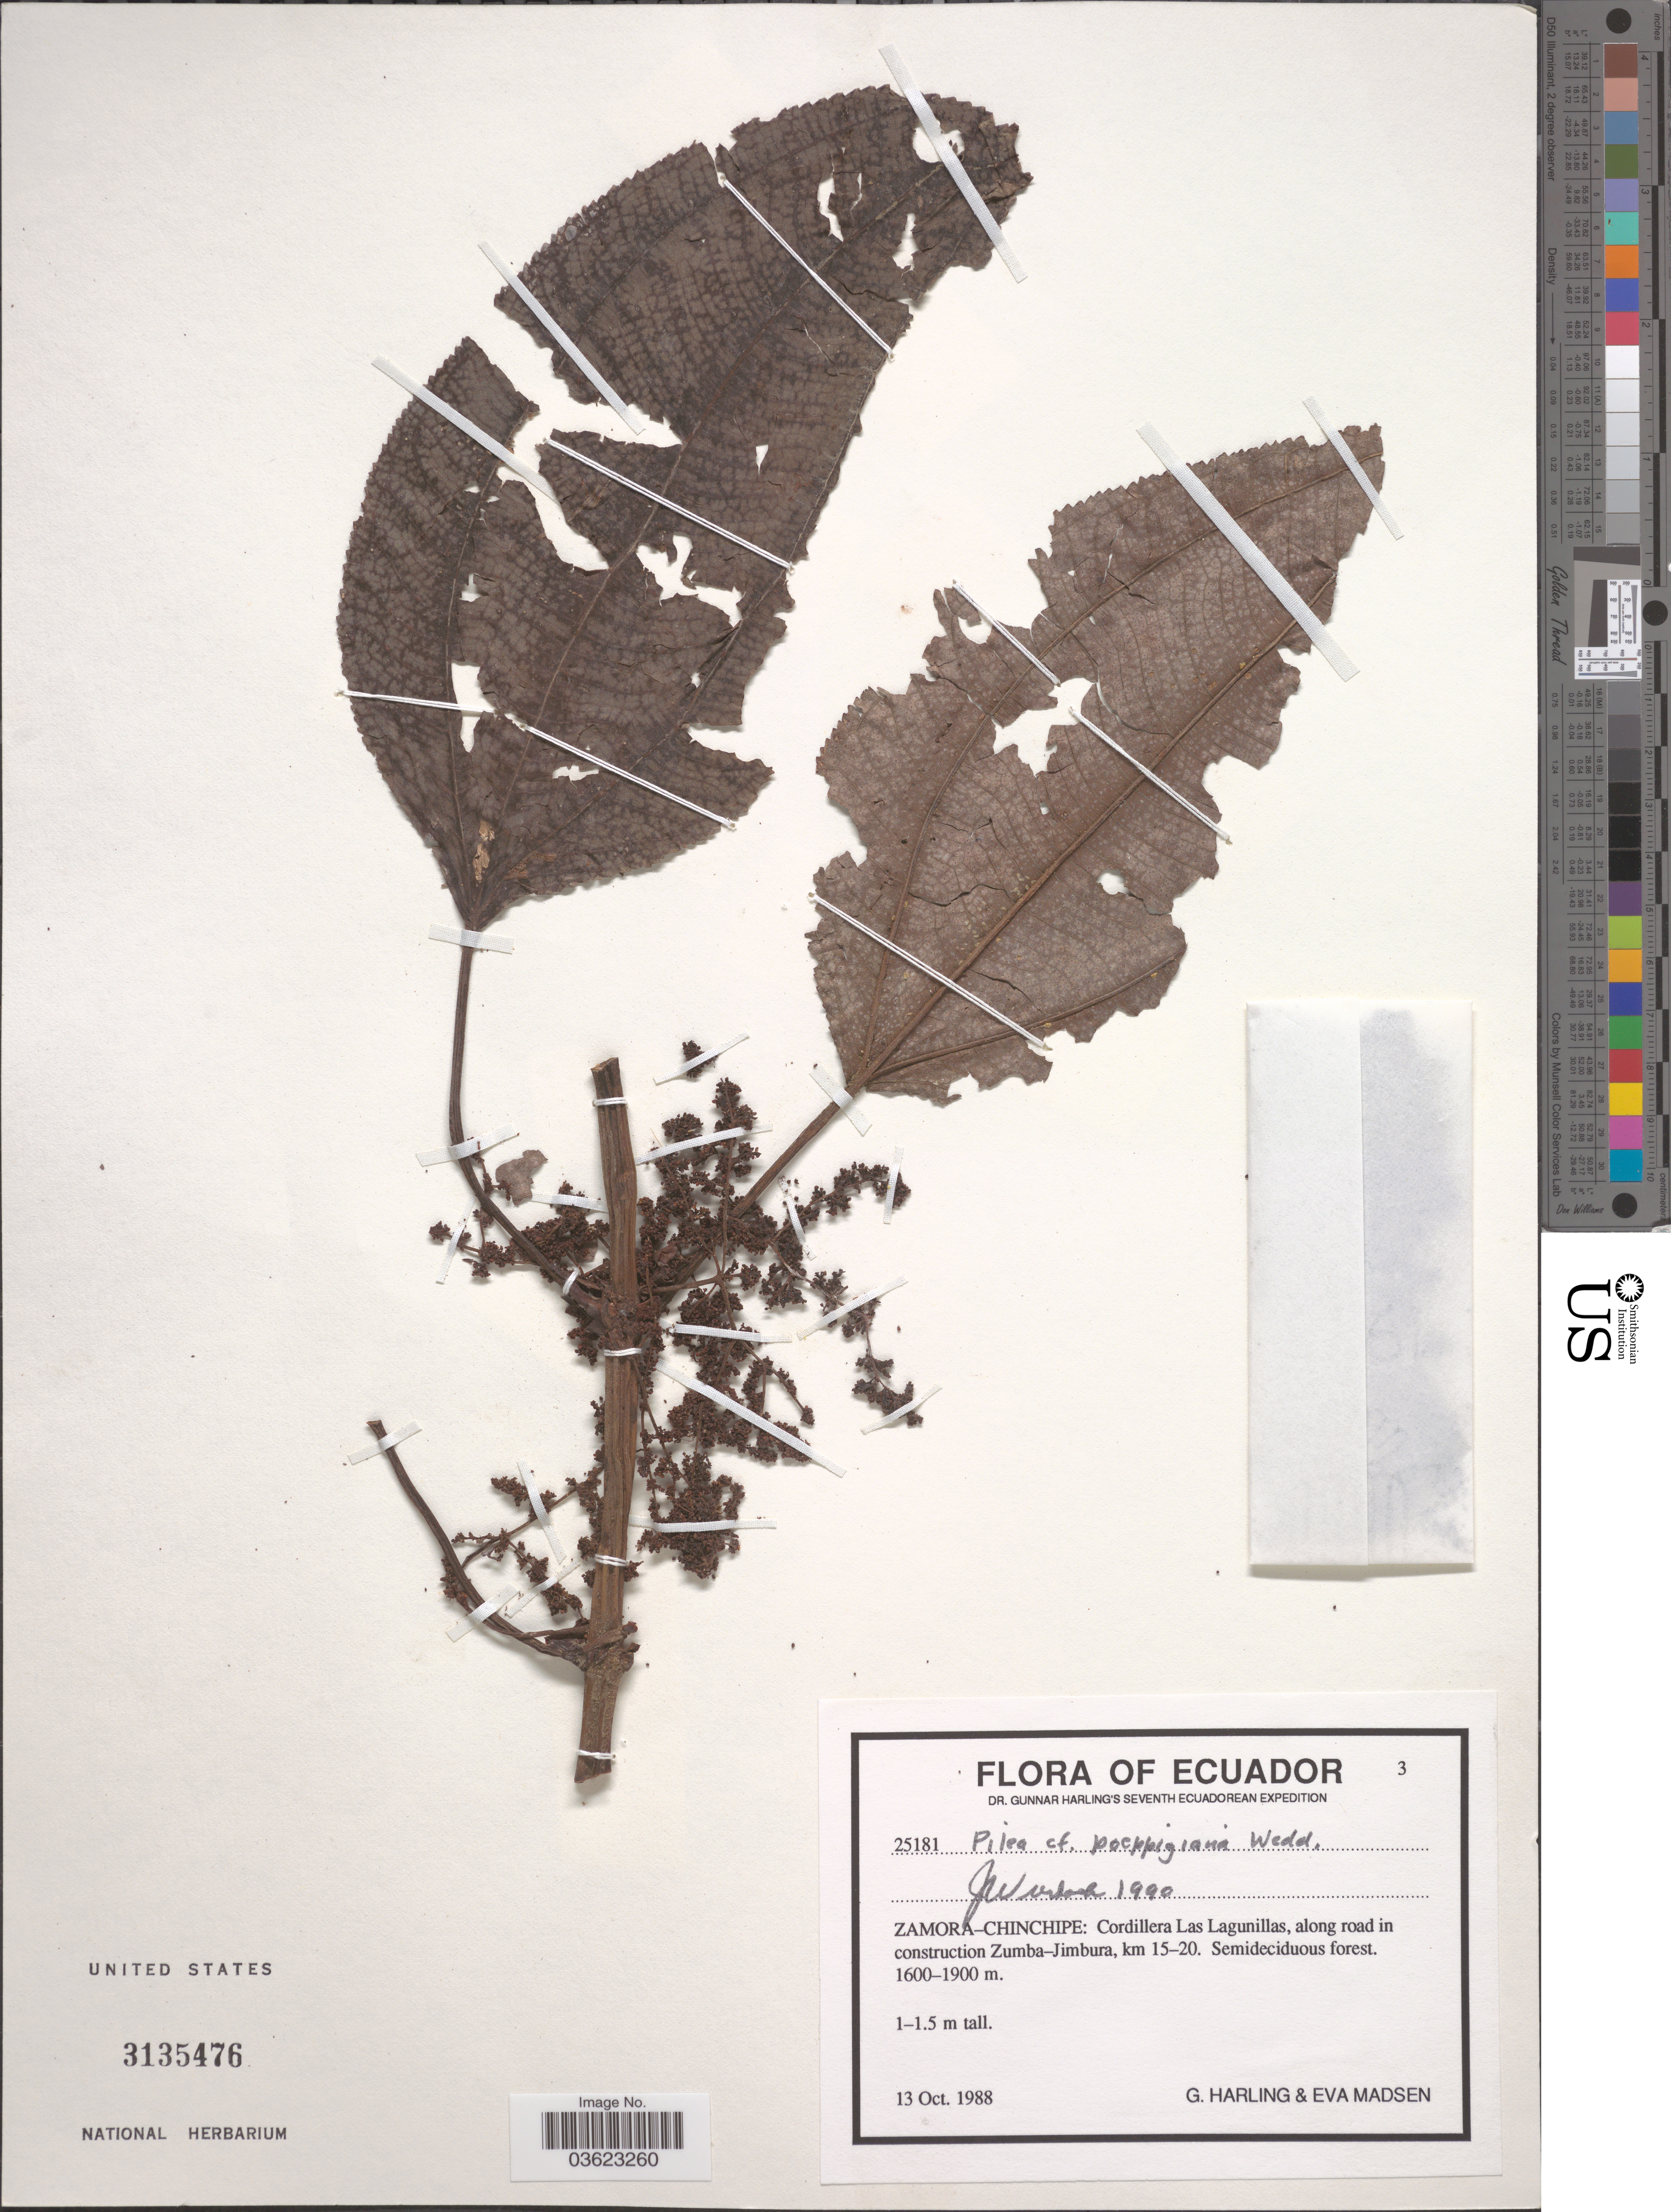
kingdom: Plantae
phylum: Tracheophyta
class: Magnoliopsida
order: Rosales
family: Urticaceae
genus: Pilea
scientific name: Pilea poeppigiana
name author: Wedd.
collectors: G. Harling & E. Bjerrum Madsen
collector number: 25181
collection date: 1988-10-13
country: Ecuador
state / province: Zamora-Chinchipe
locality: Cordillera Las Lagunillas, along road in construction Zumba-Jimbura, km 15-20.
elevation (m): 1600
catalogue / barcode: US 3135476